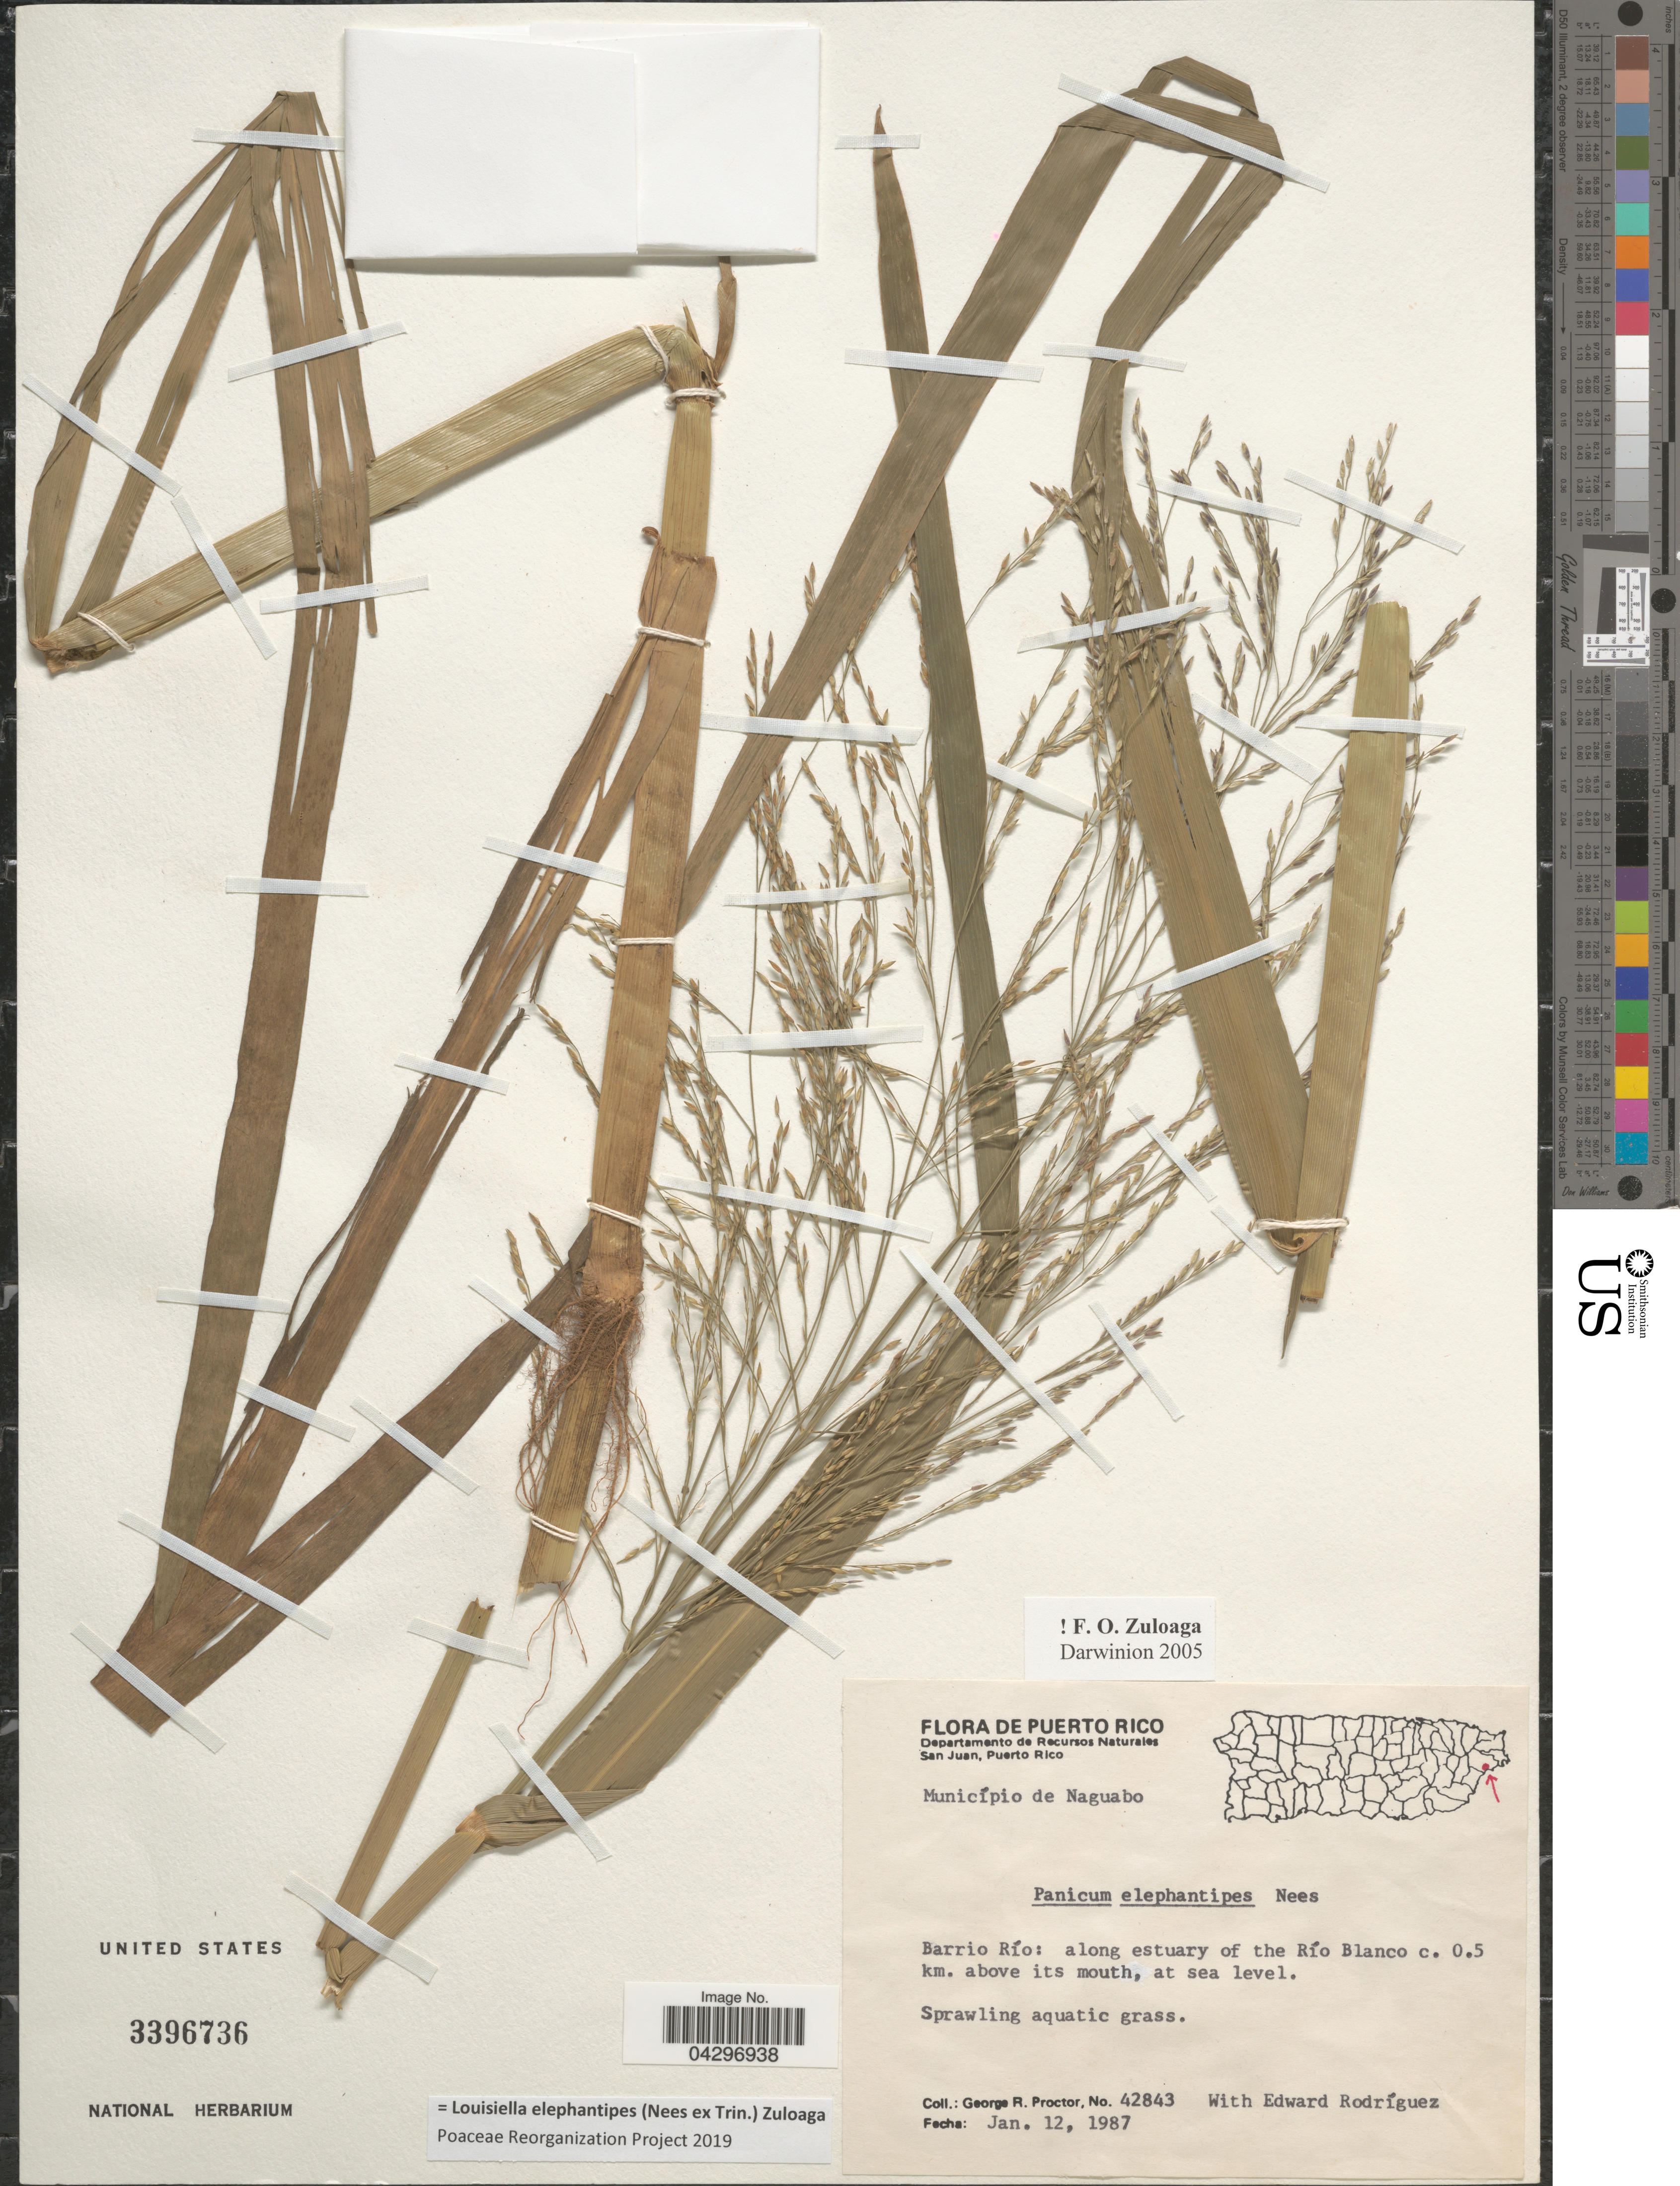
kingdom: Plantae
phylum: Tracheophyta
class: Liliopsida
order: Poales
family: Poaceae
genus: Louisiella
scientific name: Louisiella elephantipes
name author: (Nees ex Trin.) Zuloaga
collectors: G. R. Proctor & E. Rodriguez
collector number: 42843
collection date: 1987-01-12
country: Puerto Rico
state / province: Naguabo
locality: Município de Naguabo. Barrio Río: along estuary of the Río Blanco c. 0.5 km. above its mouth.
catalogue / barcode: US 3396736